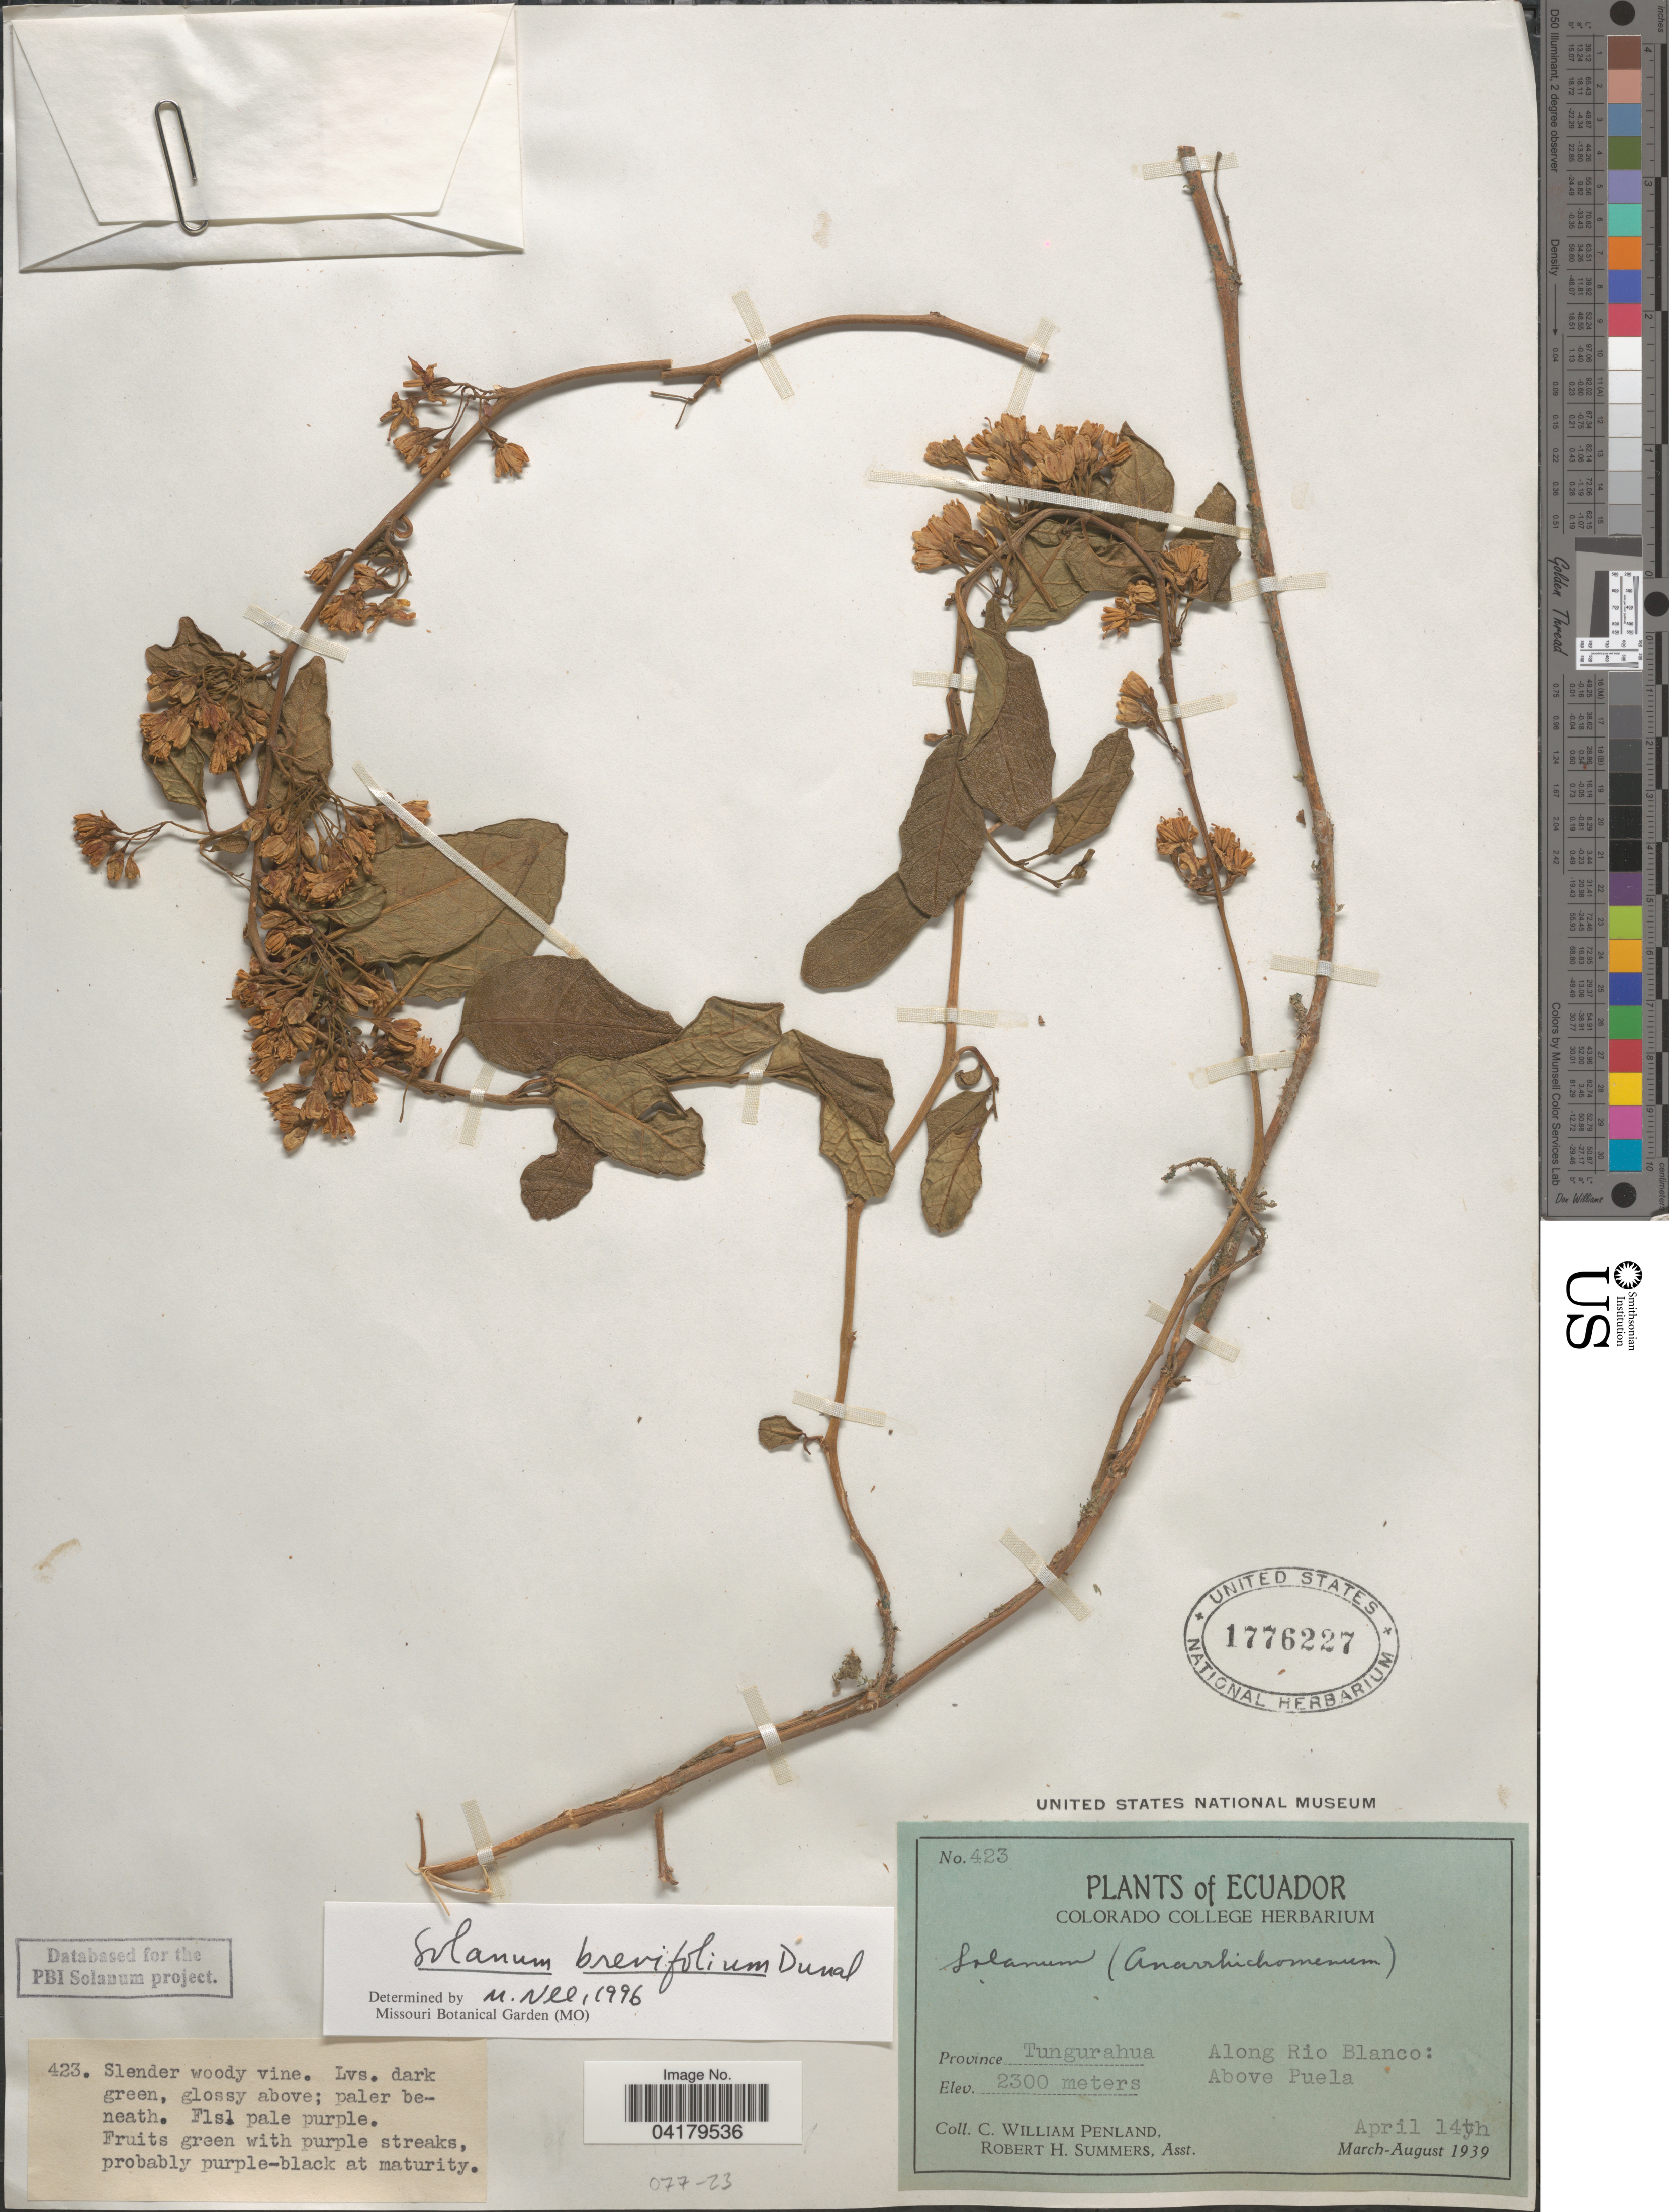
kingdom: Plantae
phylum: Tracheophyta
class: Magnoliopsida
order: Solanales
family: Solanaceae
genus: Solanum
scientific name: Solanum brevifolium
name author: Dunal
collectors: C. W. Penland & R. Summers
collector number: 423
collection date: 1939-04-14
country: Ecuador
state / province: Tungurahua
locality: Along Rio Blanco: Above Puela.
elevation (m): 2300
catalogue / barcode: US 1776227